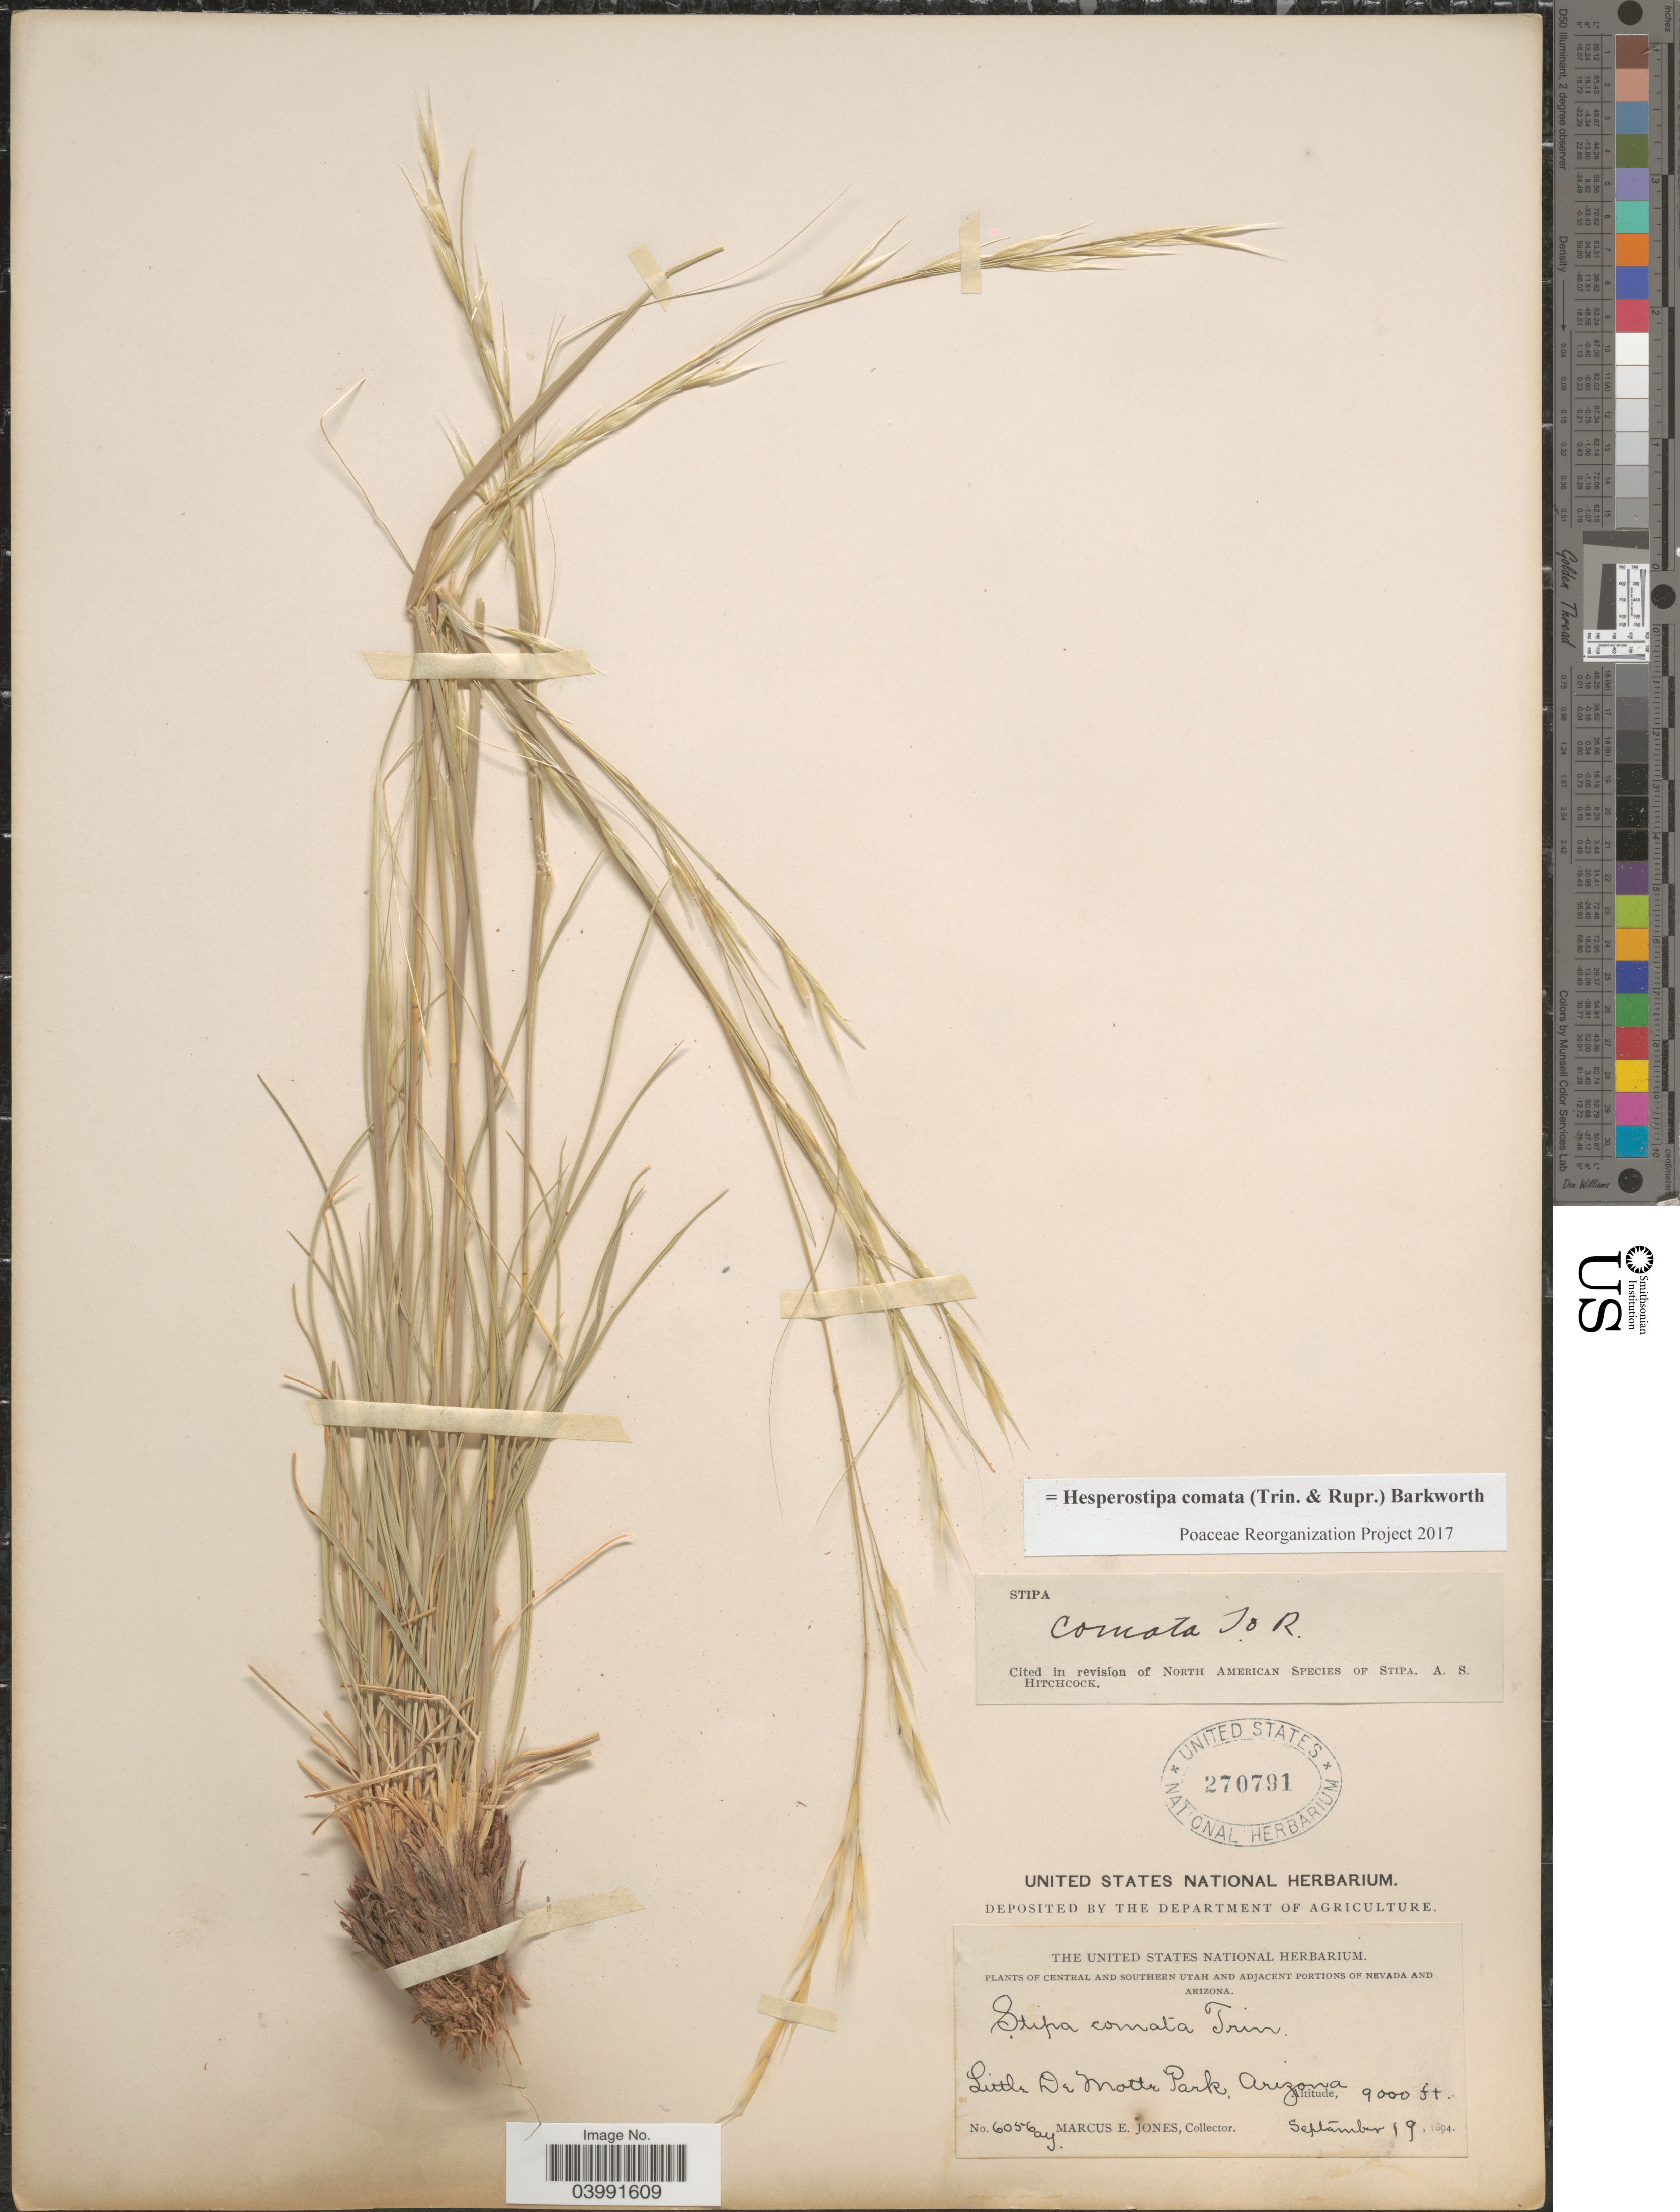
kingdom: Plantae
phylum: Tracheophyta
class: Liliopsida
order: Poales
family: Poaceae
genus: Hesperostipa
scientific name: Hesperostipa comata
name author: (Trin. & Rupr.) Barkworth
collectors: M. E. Jones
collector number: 6056ay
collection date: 1894-09-19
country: United States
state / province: Arizona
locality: Little De Motte Park.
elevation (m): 2743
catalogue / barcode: US 270791